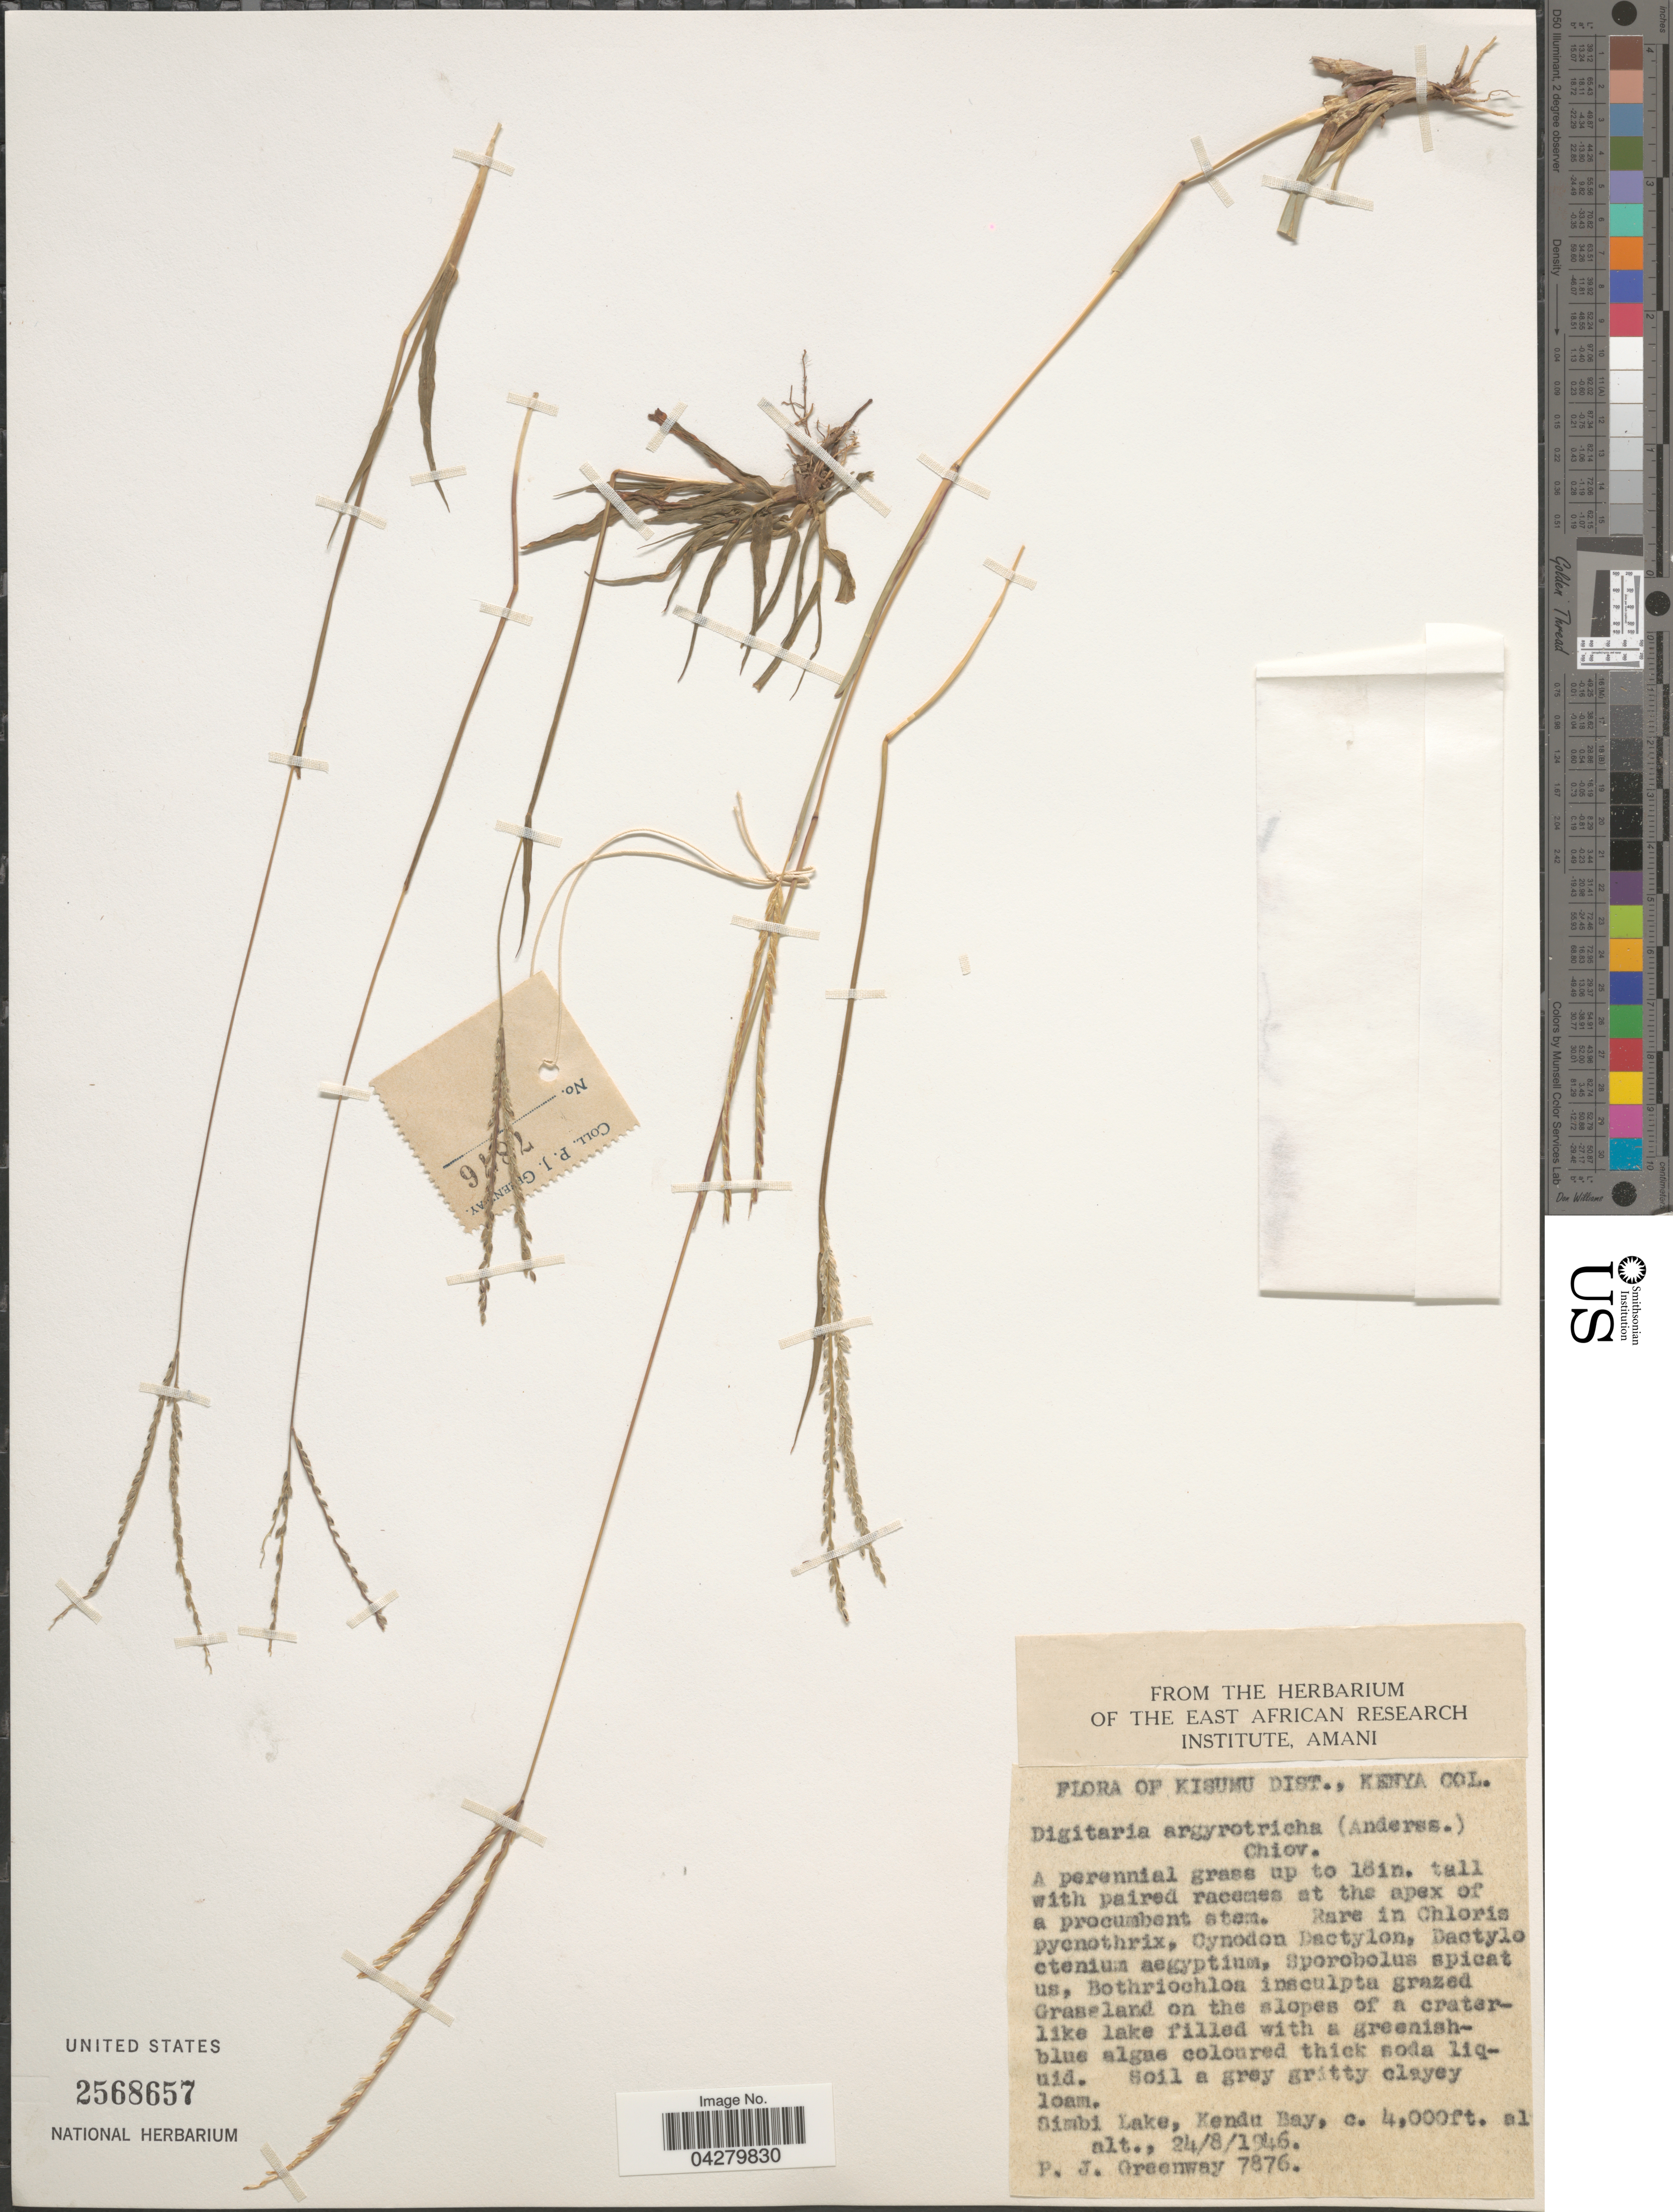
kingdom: Plantae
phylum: Tracheophyta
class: Liliopsida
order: Poales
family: Poaceae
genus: Digitaria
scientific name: Digitaria argyrograpta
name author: (Nees) Stapf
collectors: P. J. Greenway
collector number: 7876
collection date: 1946-08-24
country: Kenya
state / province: Kisumu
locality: Kisumu Dist. Simbi Lake, Kendu Bay.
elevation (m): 1219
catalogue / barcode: US 2568657